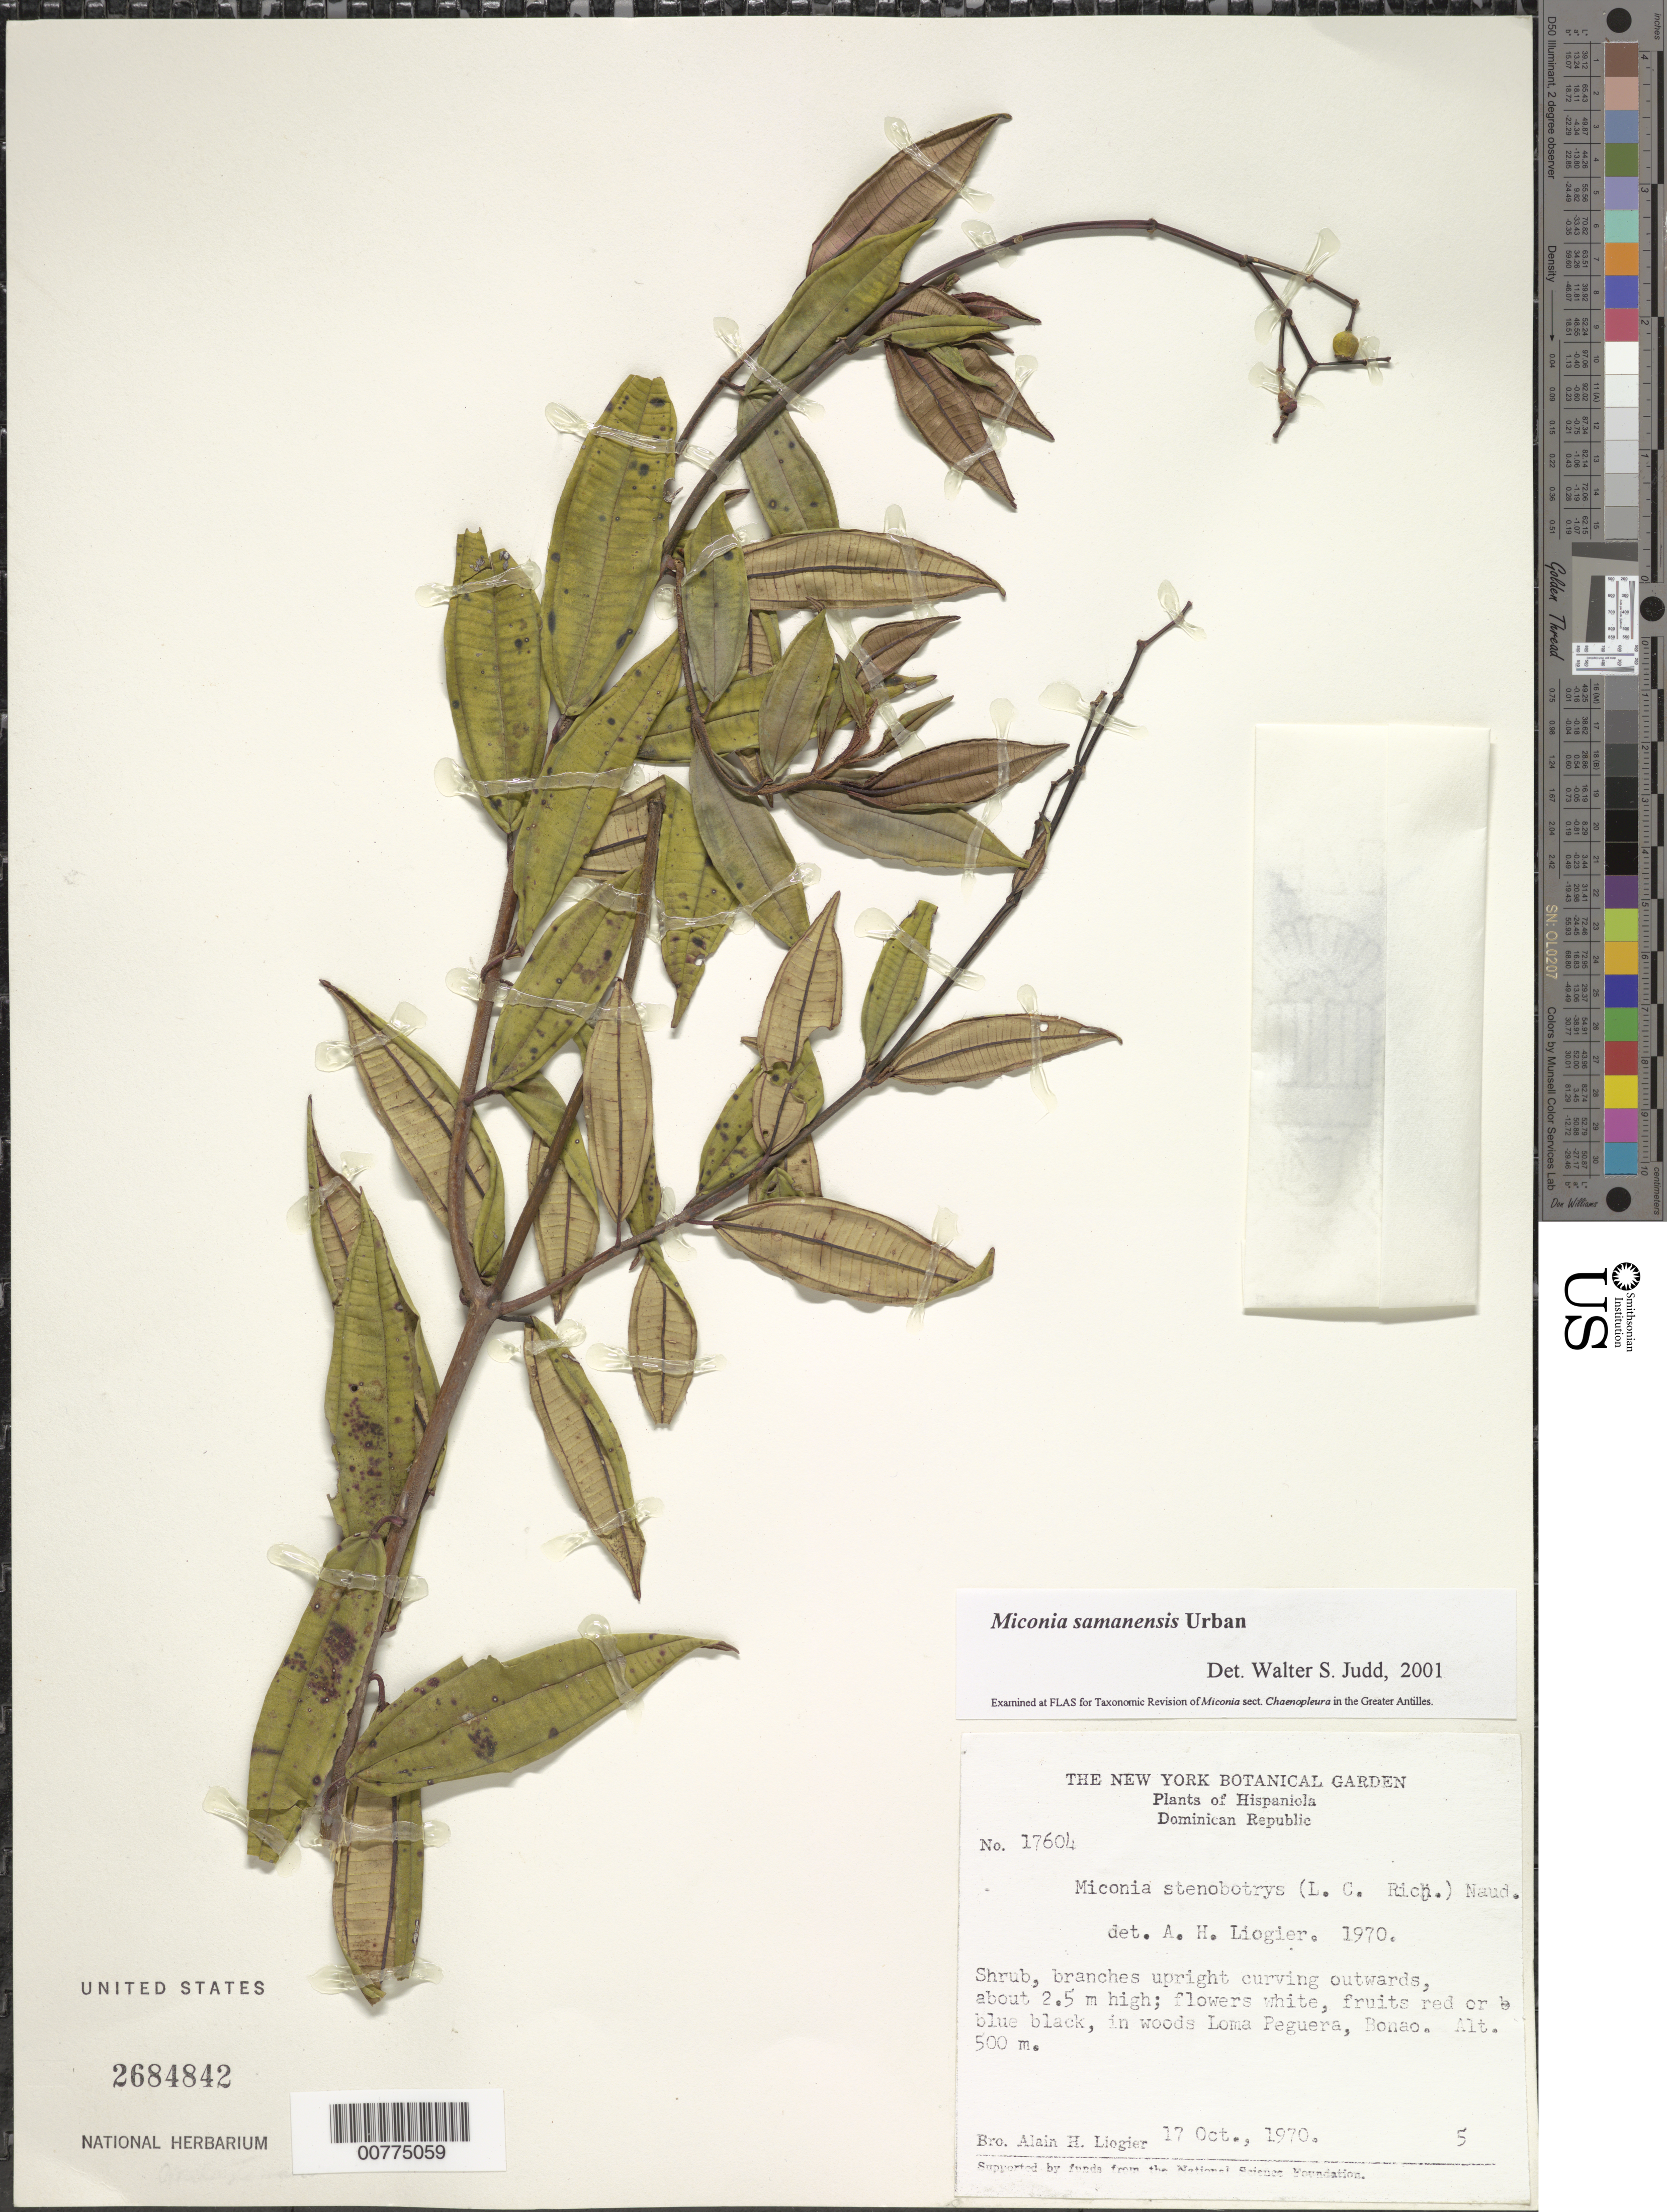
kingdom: Plantae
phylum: Tracheophyta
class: Magnoliopsida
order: Myrtales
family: Melastomataceae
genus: Miconia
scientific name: Miconia samanensis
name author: Urb.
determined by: Judd, Walter S.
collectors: A. H. Liogier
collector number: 17604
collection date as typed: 17 Oct 1970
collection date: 1970-10-17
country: Dominican Republic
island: Hispaniola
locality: Bonao, Loma Peguera.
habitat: In woods.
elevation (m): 500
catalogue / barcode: US 2684842